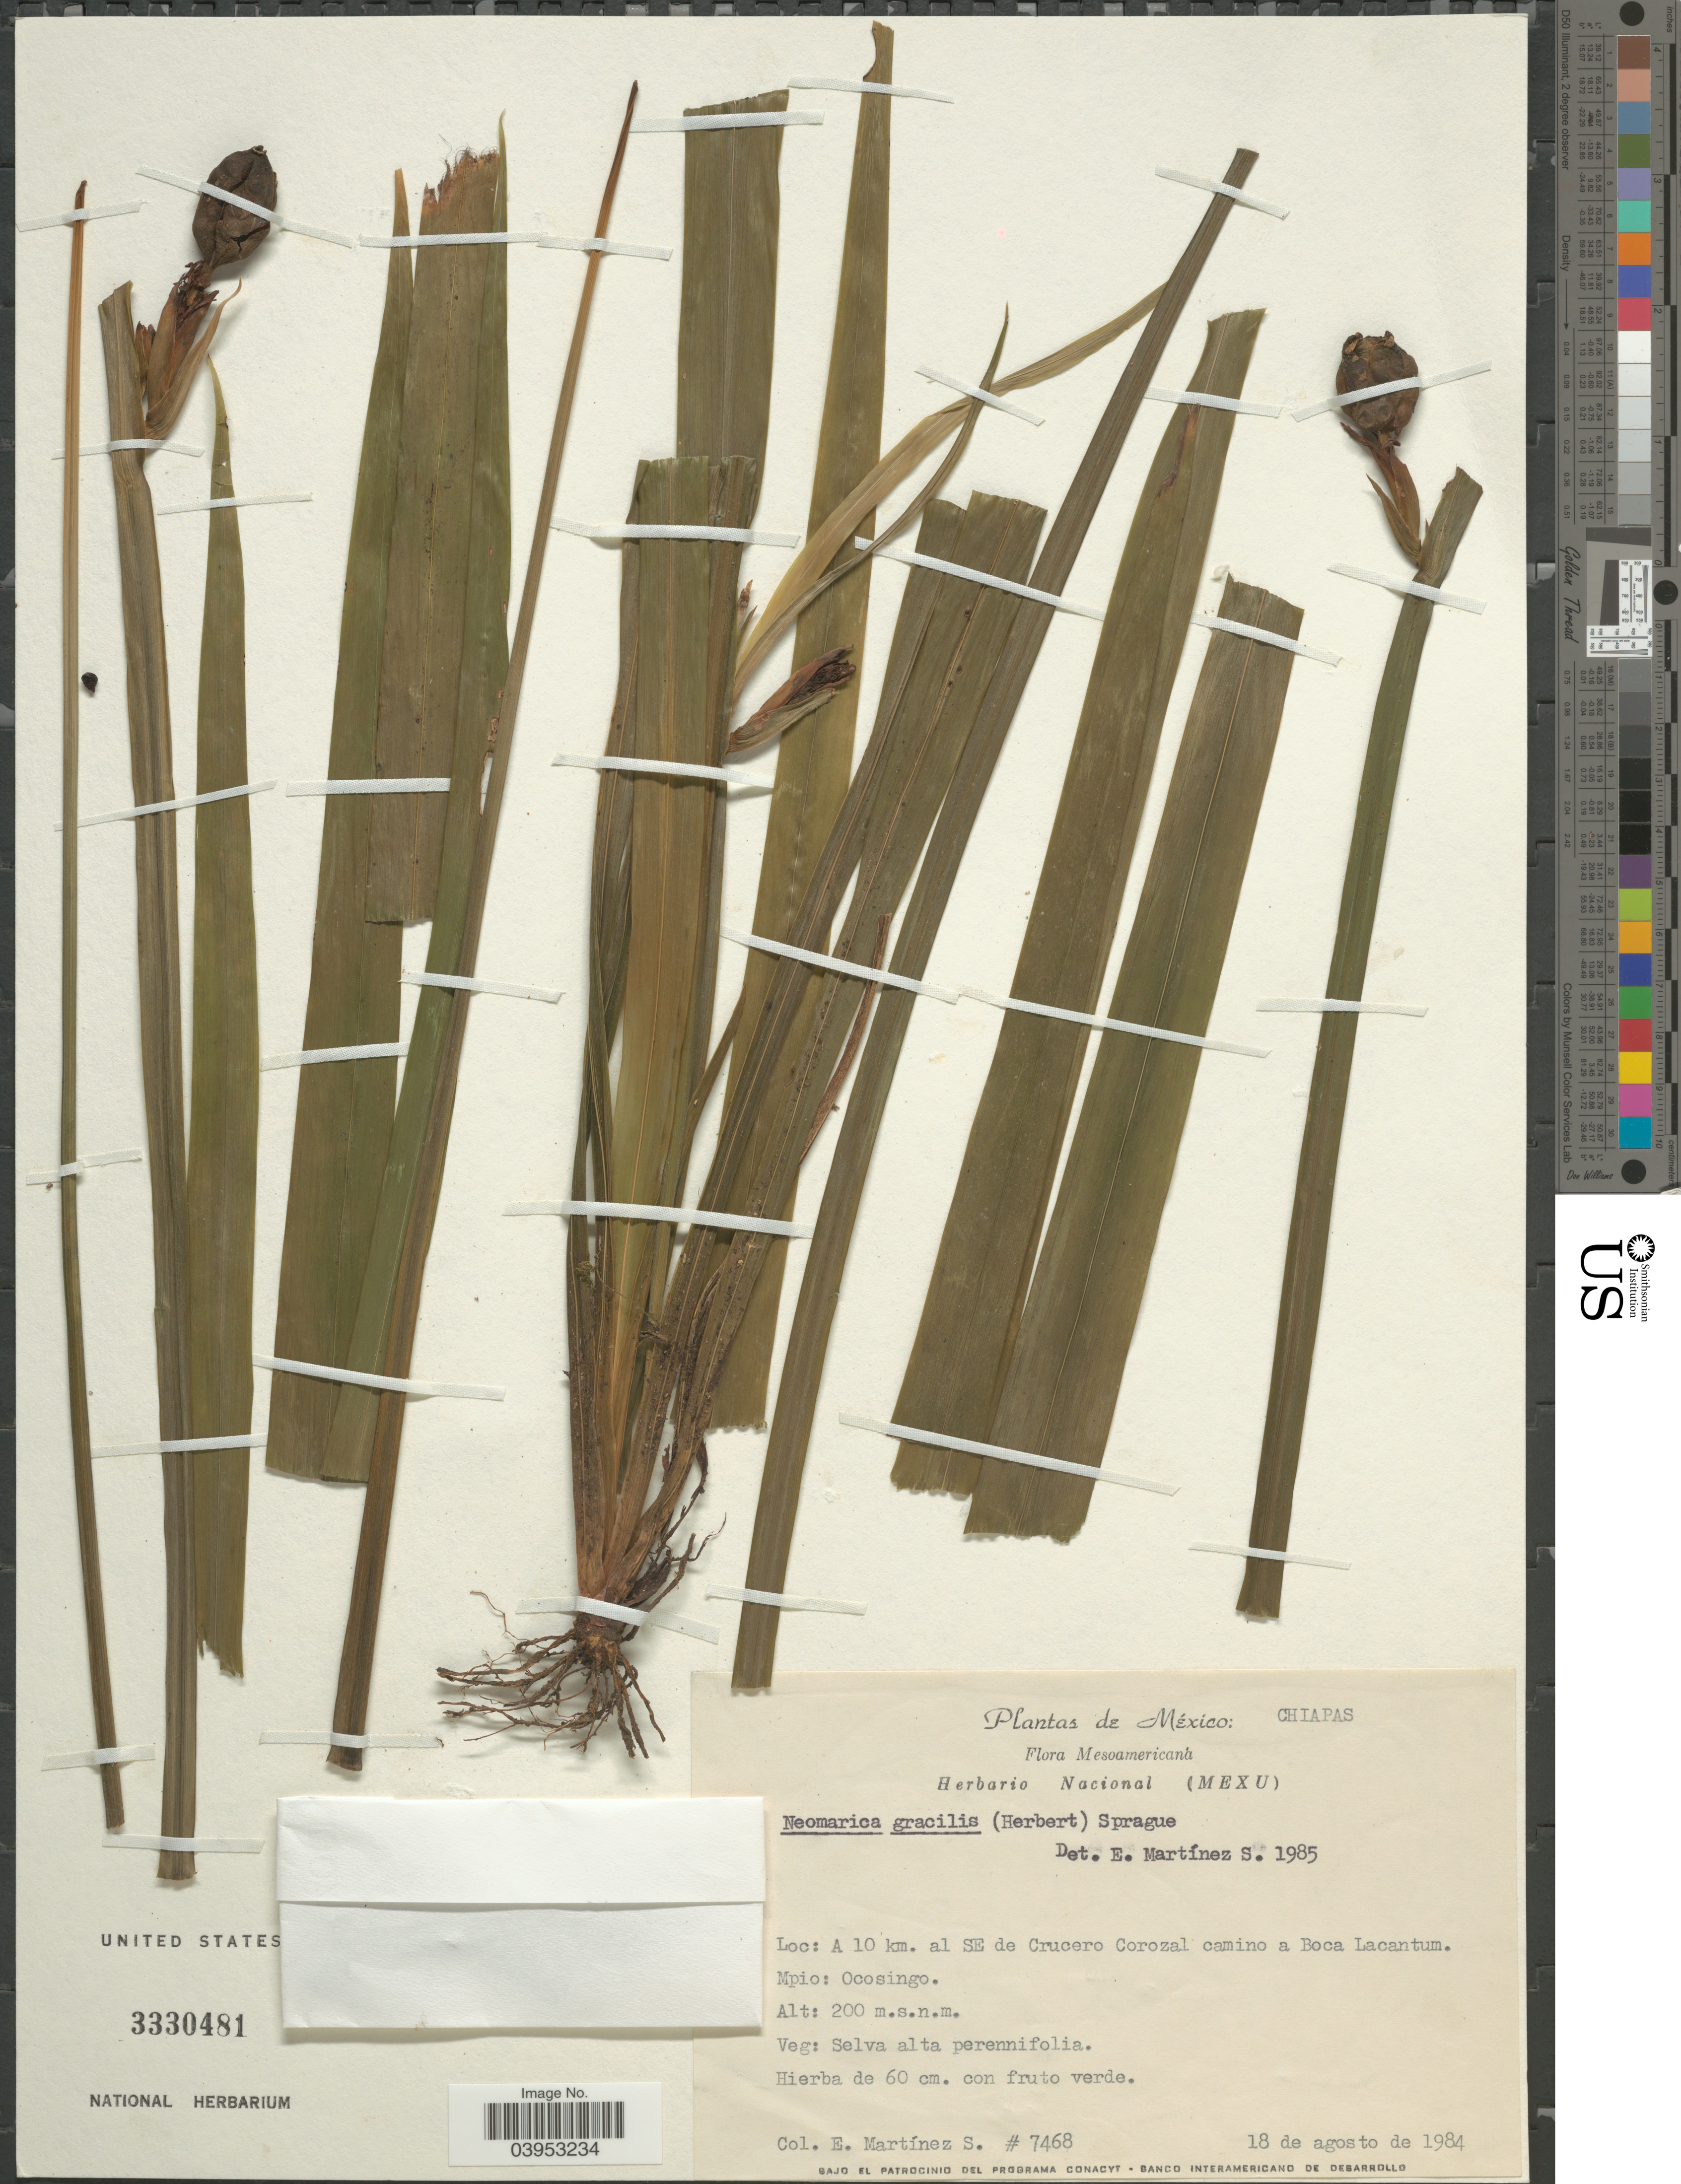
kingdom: Plantae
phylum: Tracheophyta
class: Liliopsida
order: Asparagales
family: Iridaceae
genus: Neomarica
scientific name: Neomarica gracilis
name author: (Herb. ex Hooke) Sprague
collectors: E. M. Martínez S.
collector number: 7468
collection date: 1984-08-18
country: Mexico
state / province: Chiapas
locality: Mesoamericana. A 10 km. al SE de Crucero Corozal camino a Boca Lacantum. Mpio: Ocosingo.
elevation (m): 200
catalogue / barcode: US 3330481